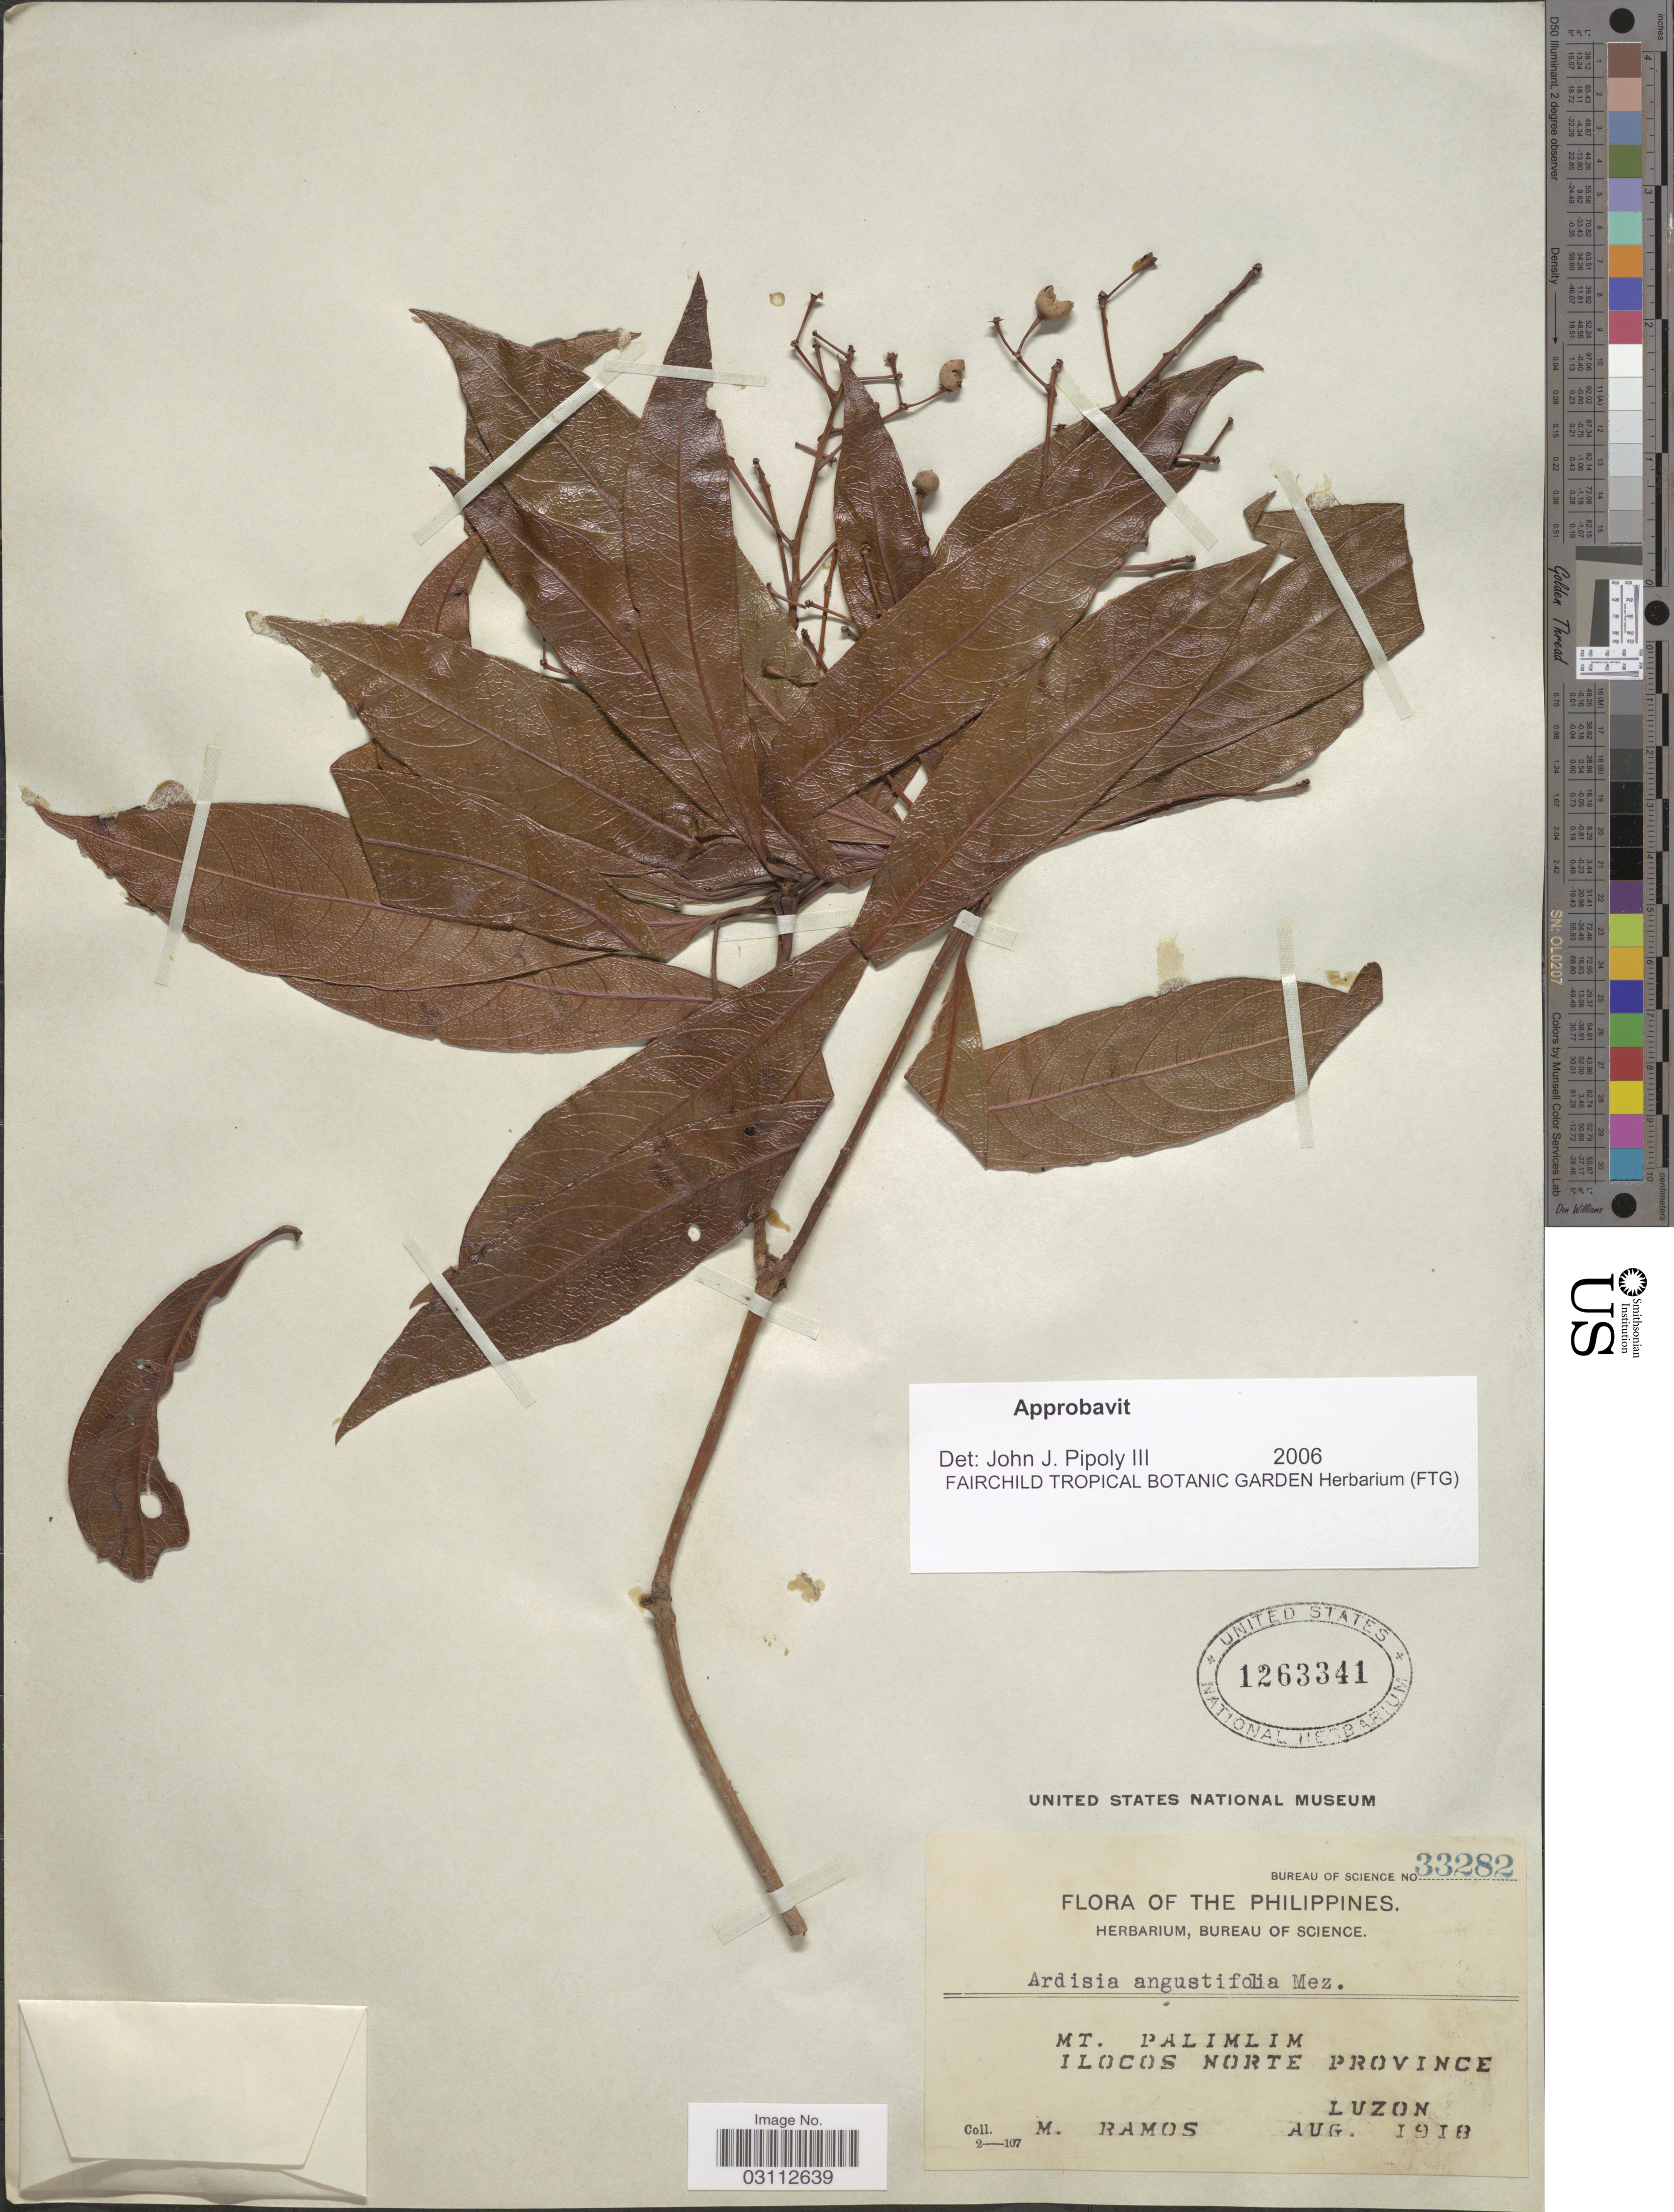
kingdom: Plantae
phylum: Tracheophyta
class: Magnoliopsida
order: Ericales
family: Primulaceae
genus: Ardisia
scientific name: Ardisia angustifolia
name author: A. DC.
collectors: M. Ramos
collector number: Bureau of science 33282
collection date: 1918-08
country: Philippines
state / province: Ilocos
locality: Mt. Palimlim, Ilocos Norte Province, Luzon.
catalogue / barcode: US 1263341